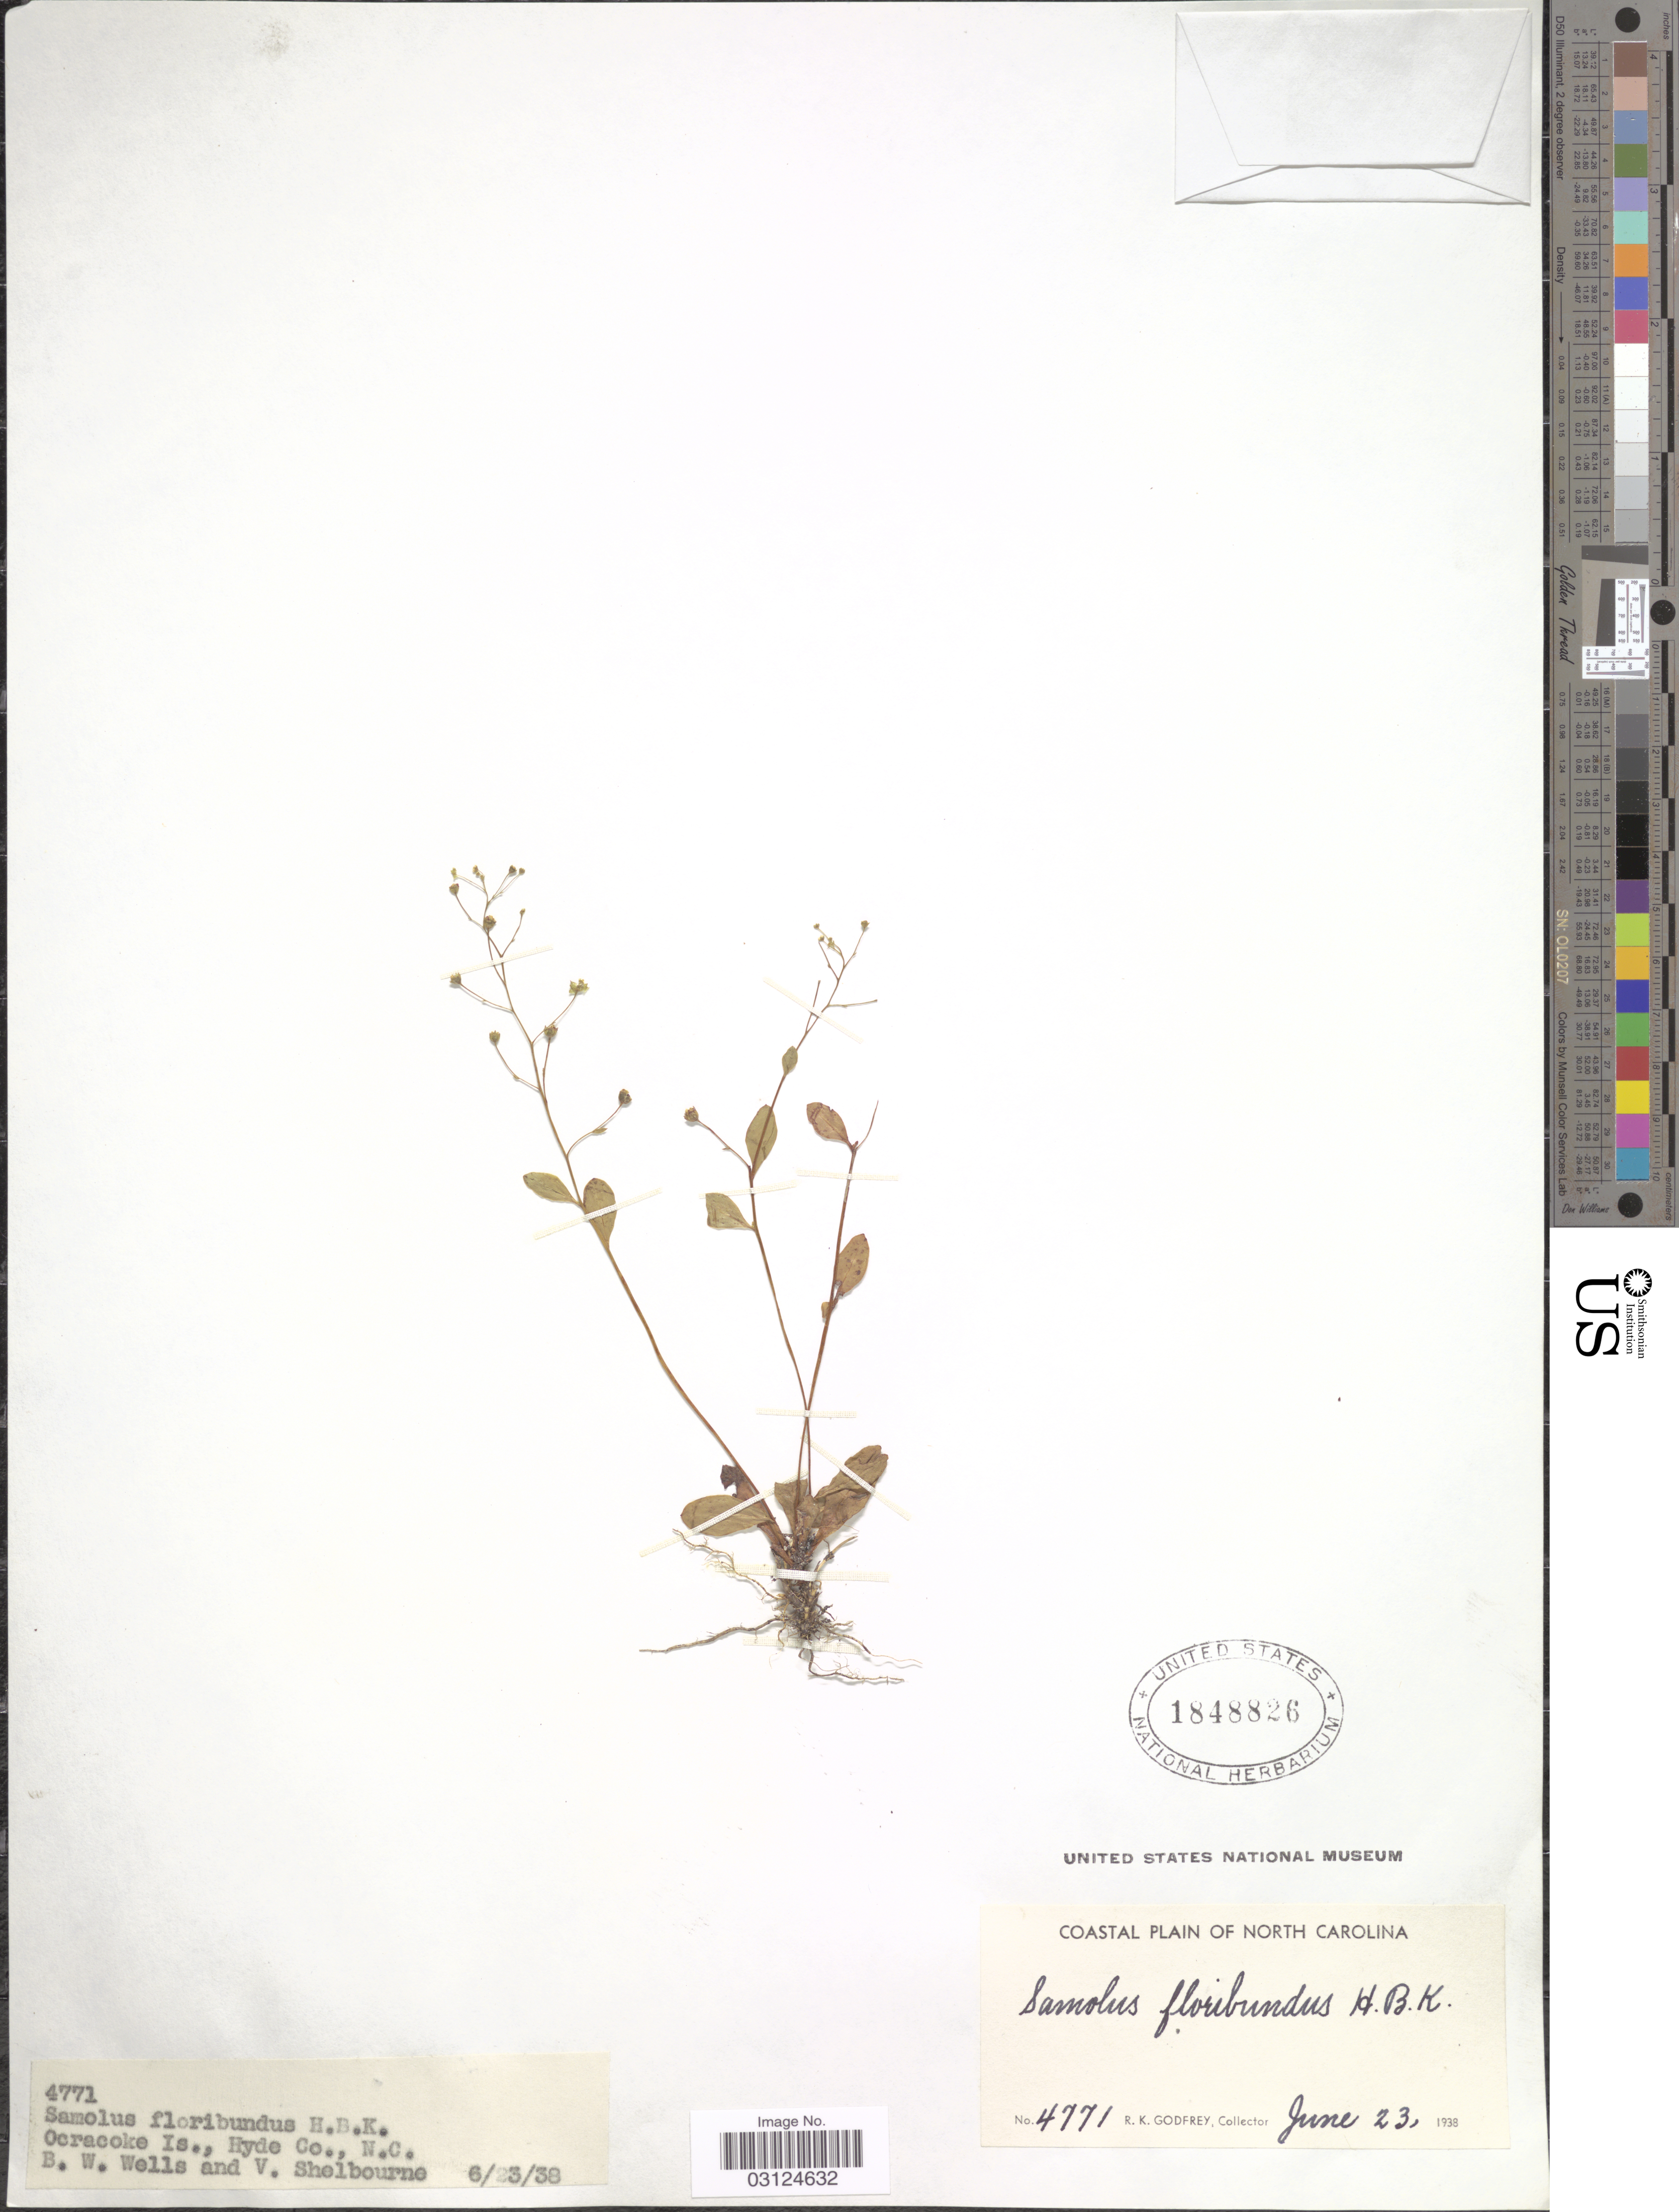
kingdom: Plantae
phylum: Tracheophyta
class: Magnoliopsida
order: Ericales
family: Primulaceae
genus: Samolus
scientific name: Samolus parviflorus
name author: Raf.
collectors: B. Wells, V. Shelbourne & R. K. Godfrey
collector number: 4771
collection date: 1938-06-23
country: United States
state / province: North Carolina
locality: Coastal plain of North Carolina. Ocracoke Is., Hyde Co.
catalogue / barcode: US 1848826